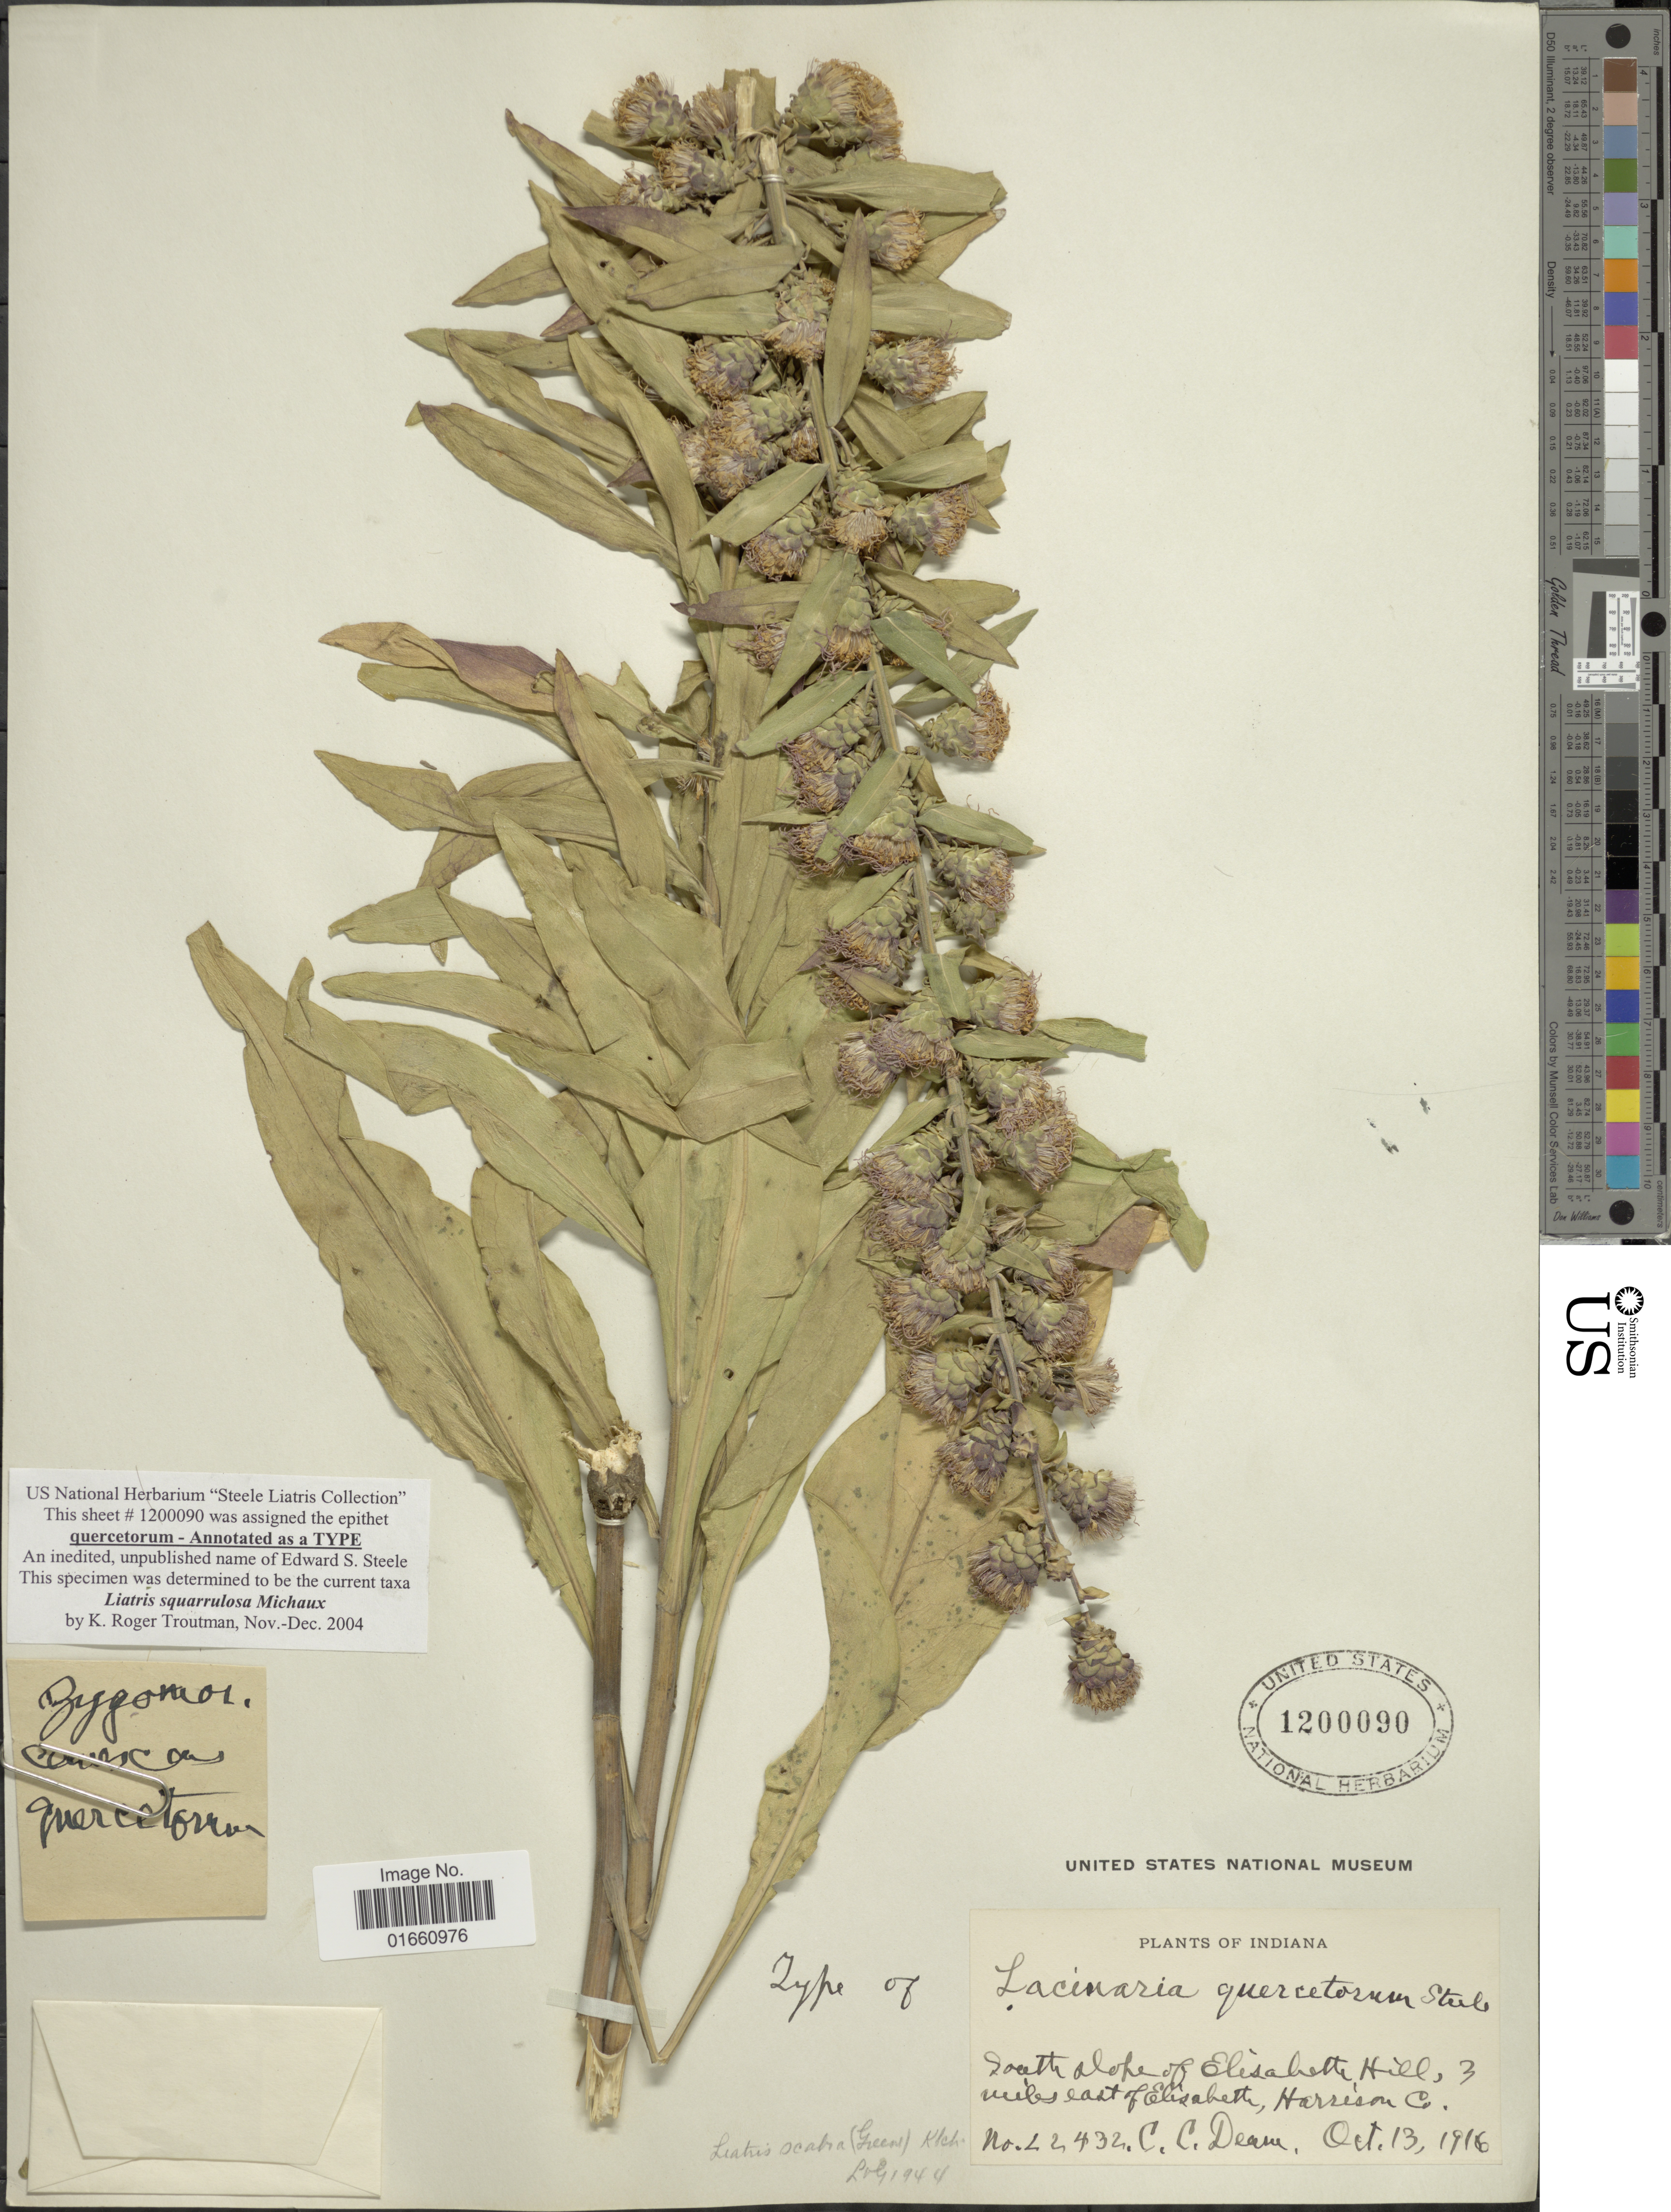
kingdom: Plantae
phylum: Tracheophyta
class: Magnoliopsida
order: Asterales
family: Asteraceae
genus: Liatris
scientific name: Liatris squarrulosa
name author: Michx.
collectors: C. C. Deam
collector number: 22432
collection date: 1916-10-13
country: United States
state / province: Indiana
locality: South slope of Elisabeth Hill, 3 miles east of Elisabeth, Harrison Co.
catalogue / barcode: US 1200090